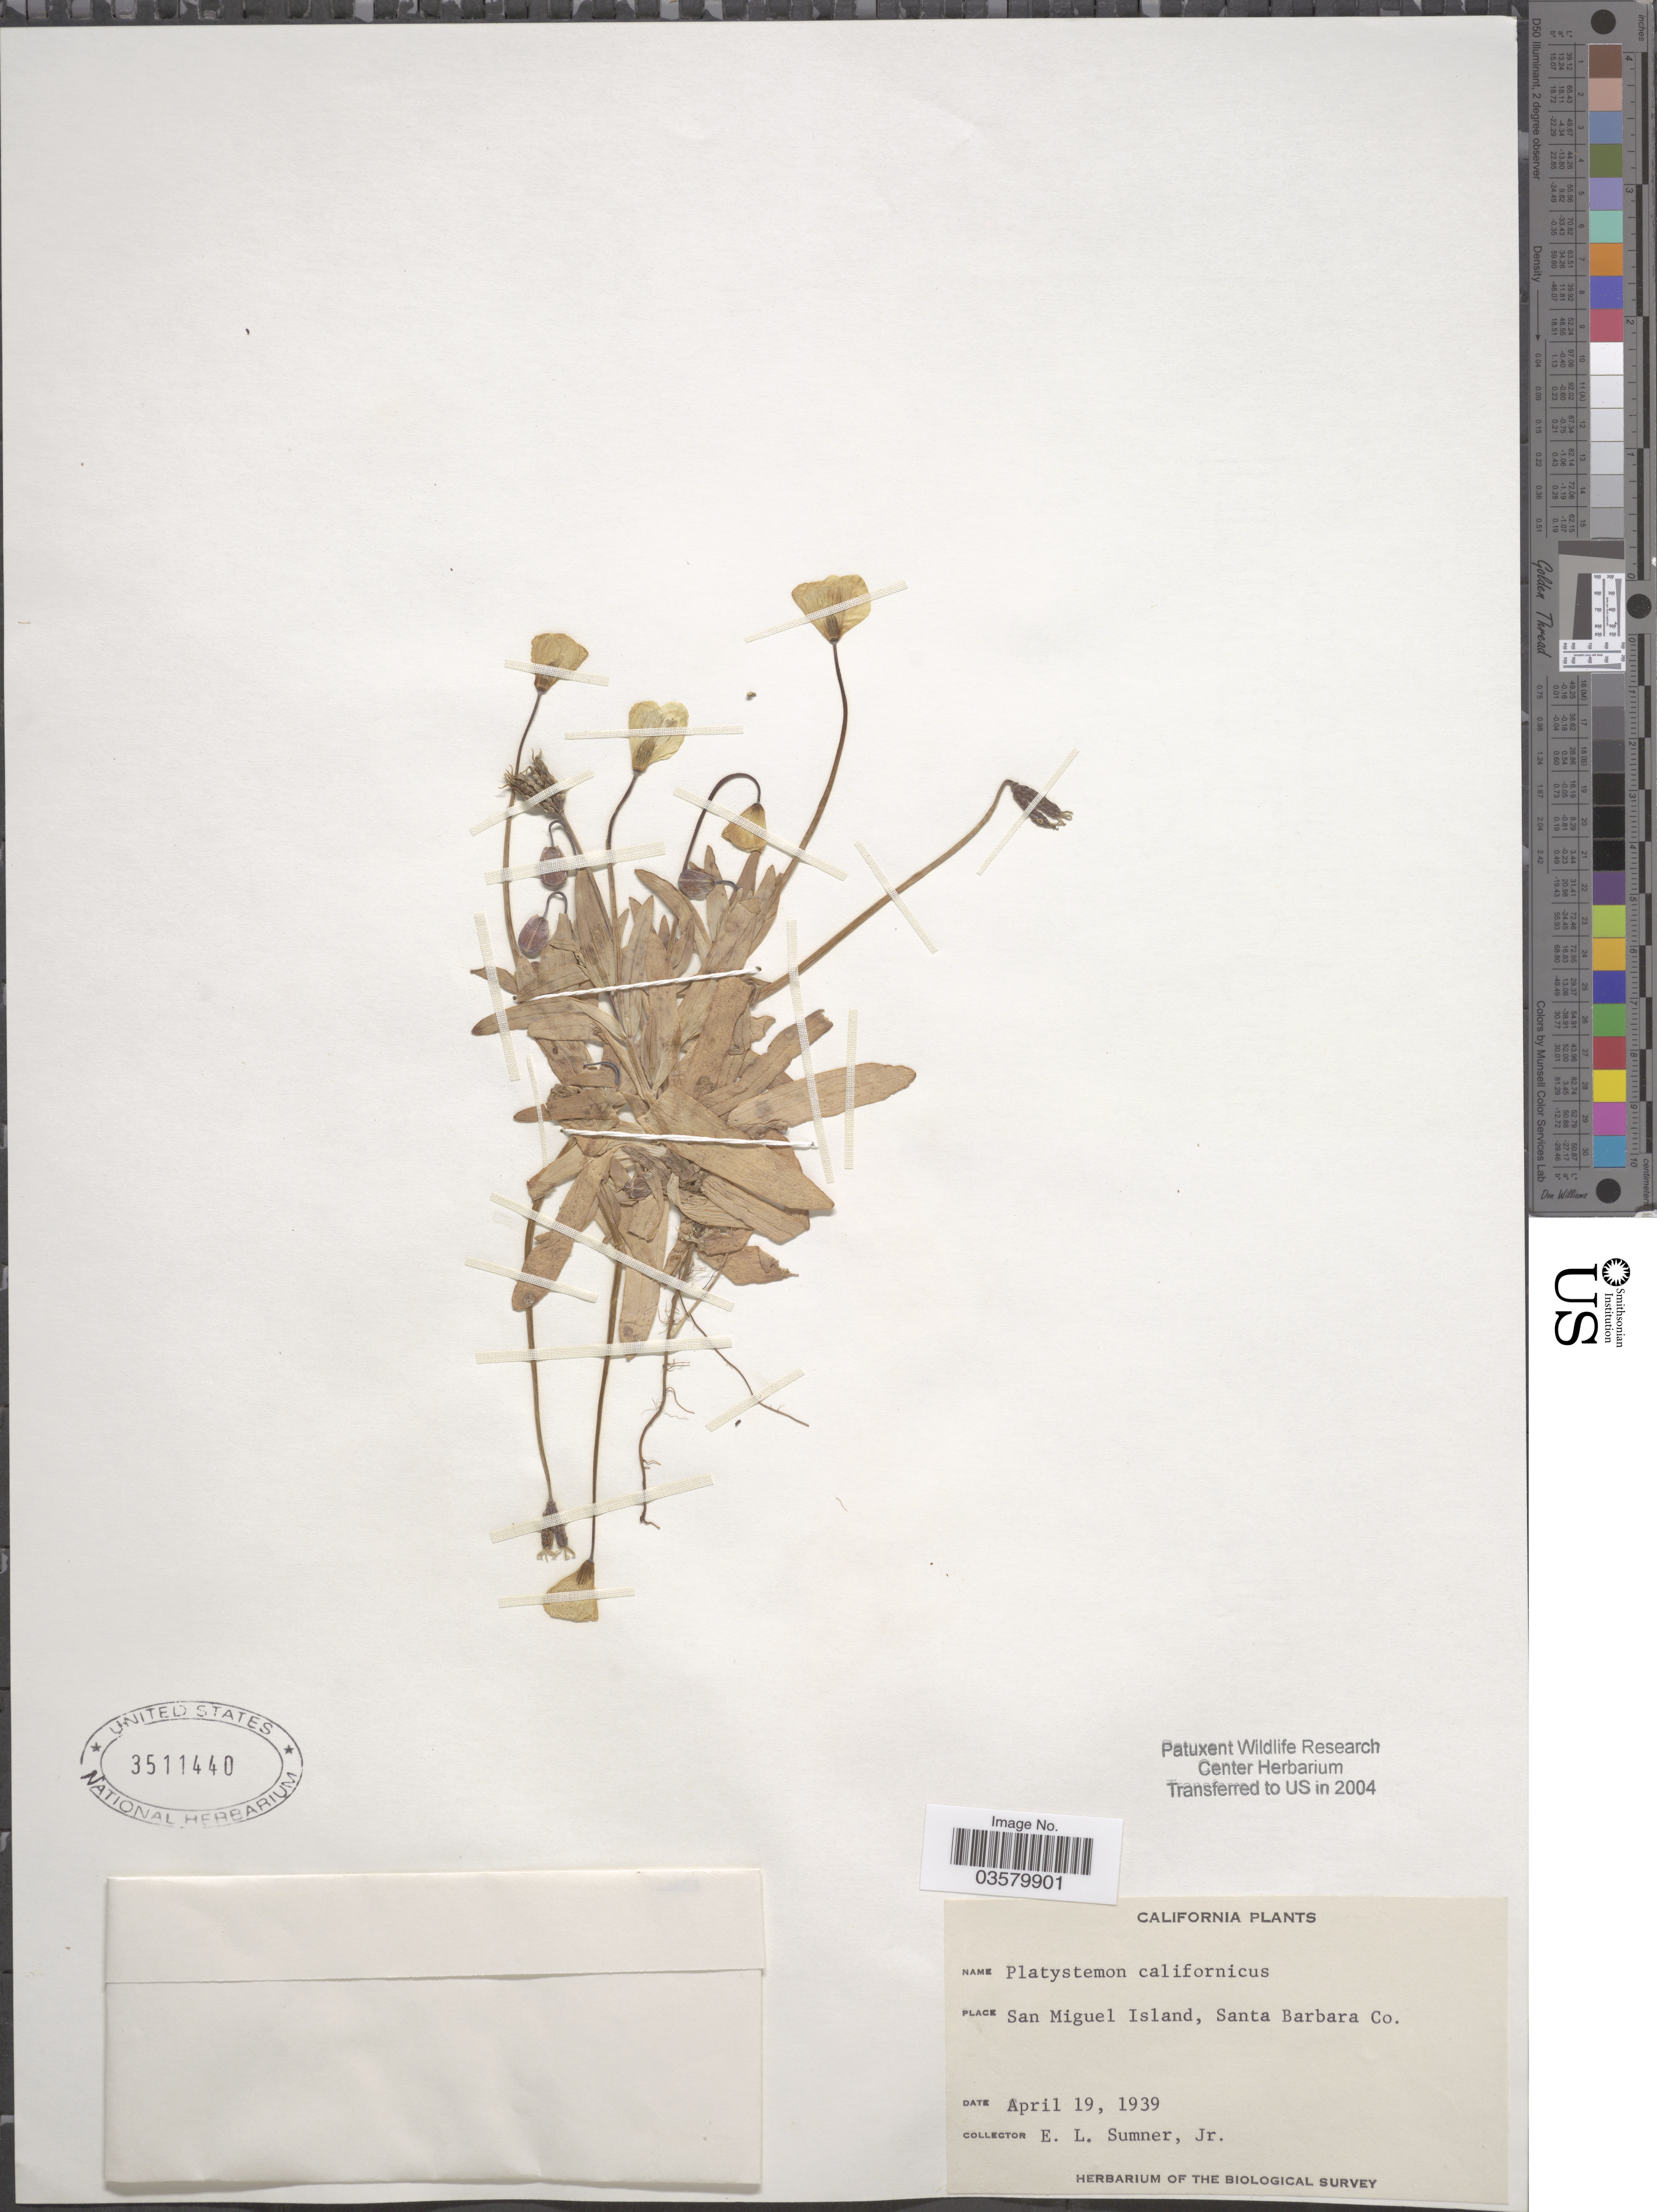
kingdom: Plantae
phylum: Tracheophyta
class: Magnoliopsida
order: Ranunculales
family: Papaveraceae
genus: Platystemon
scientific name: Platystemon californicus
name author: Benth.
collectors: E. Sumner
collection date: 1939-04-19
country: United States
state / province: California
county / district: Santa Barbara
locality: San Miguel Island, Santa Barbara Co.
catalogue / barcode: US 3511440